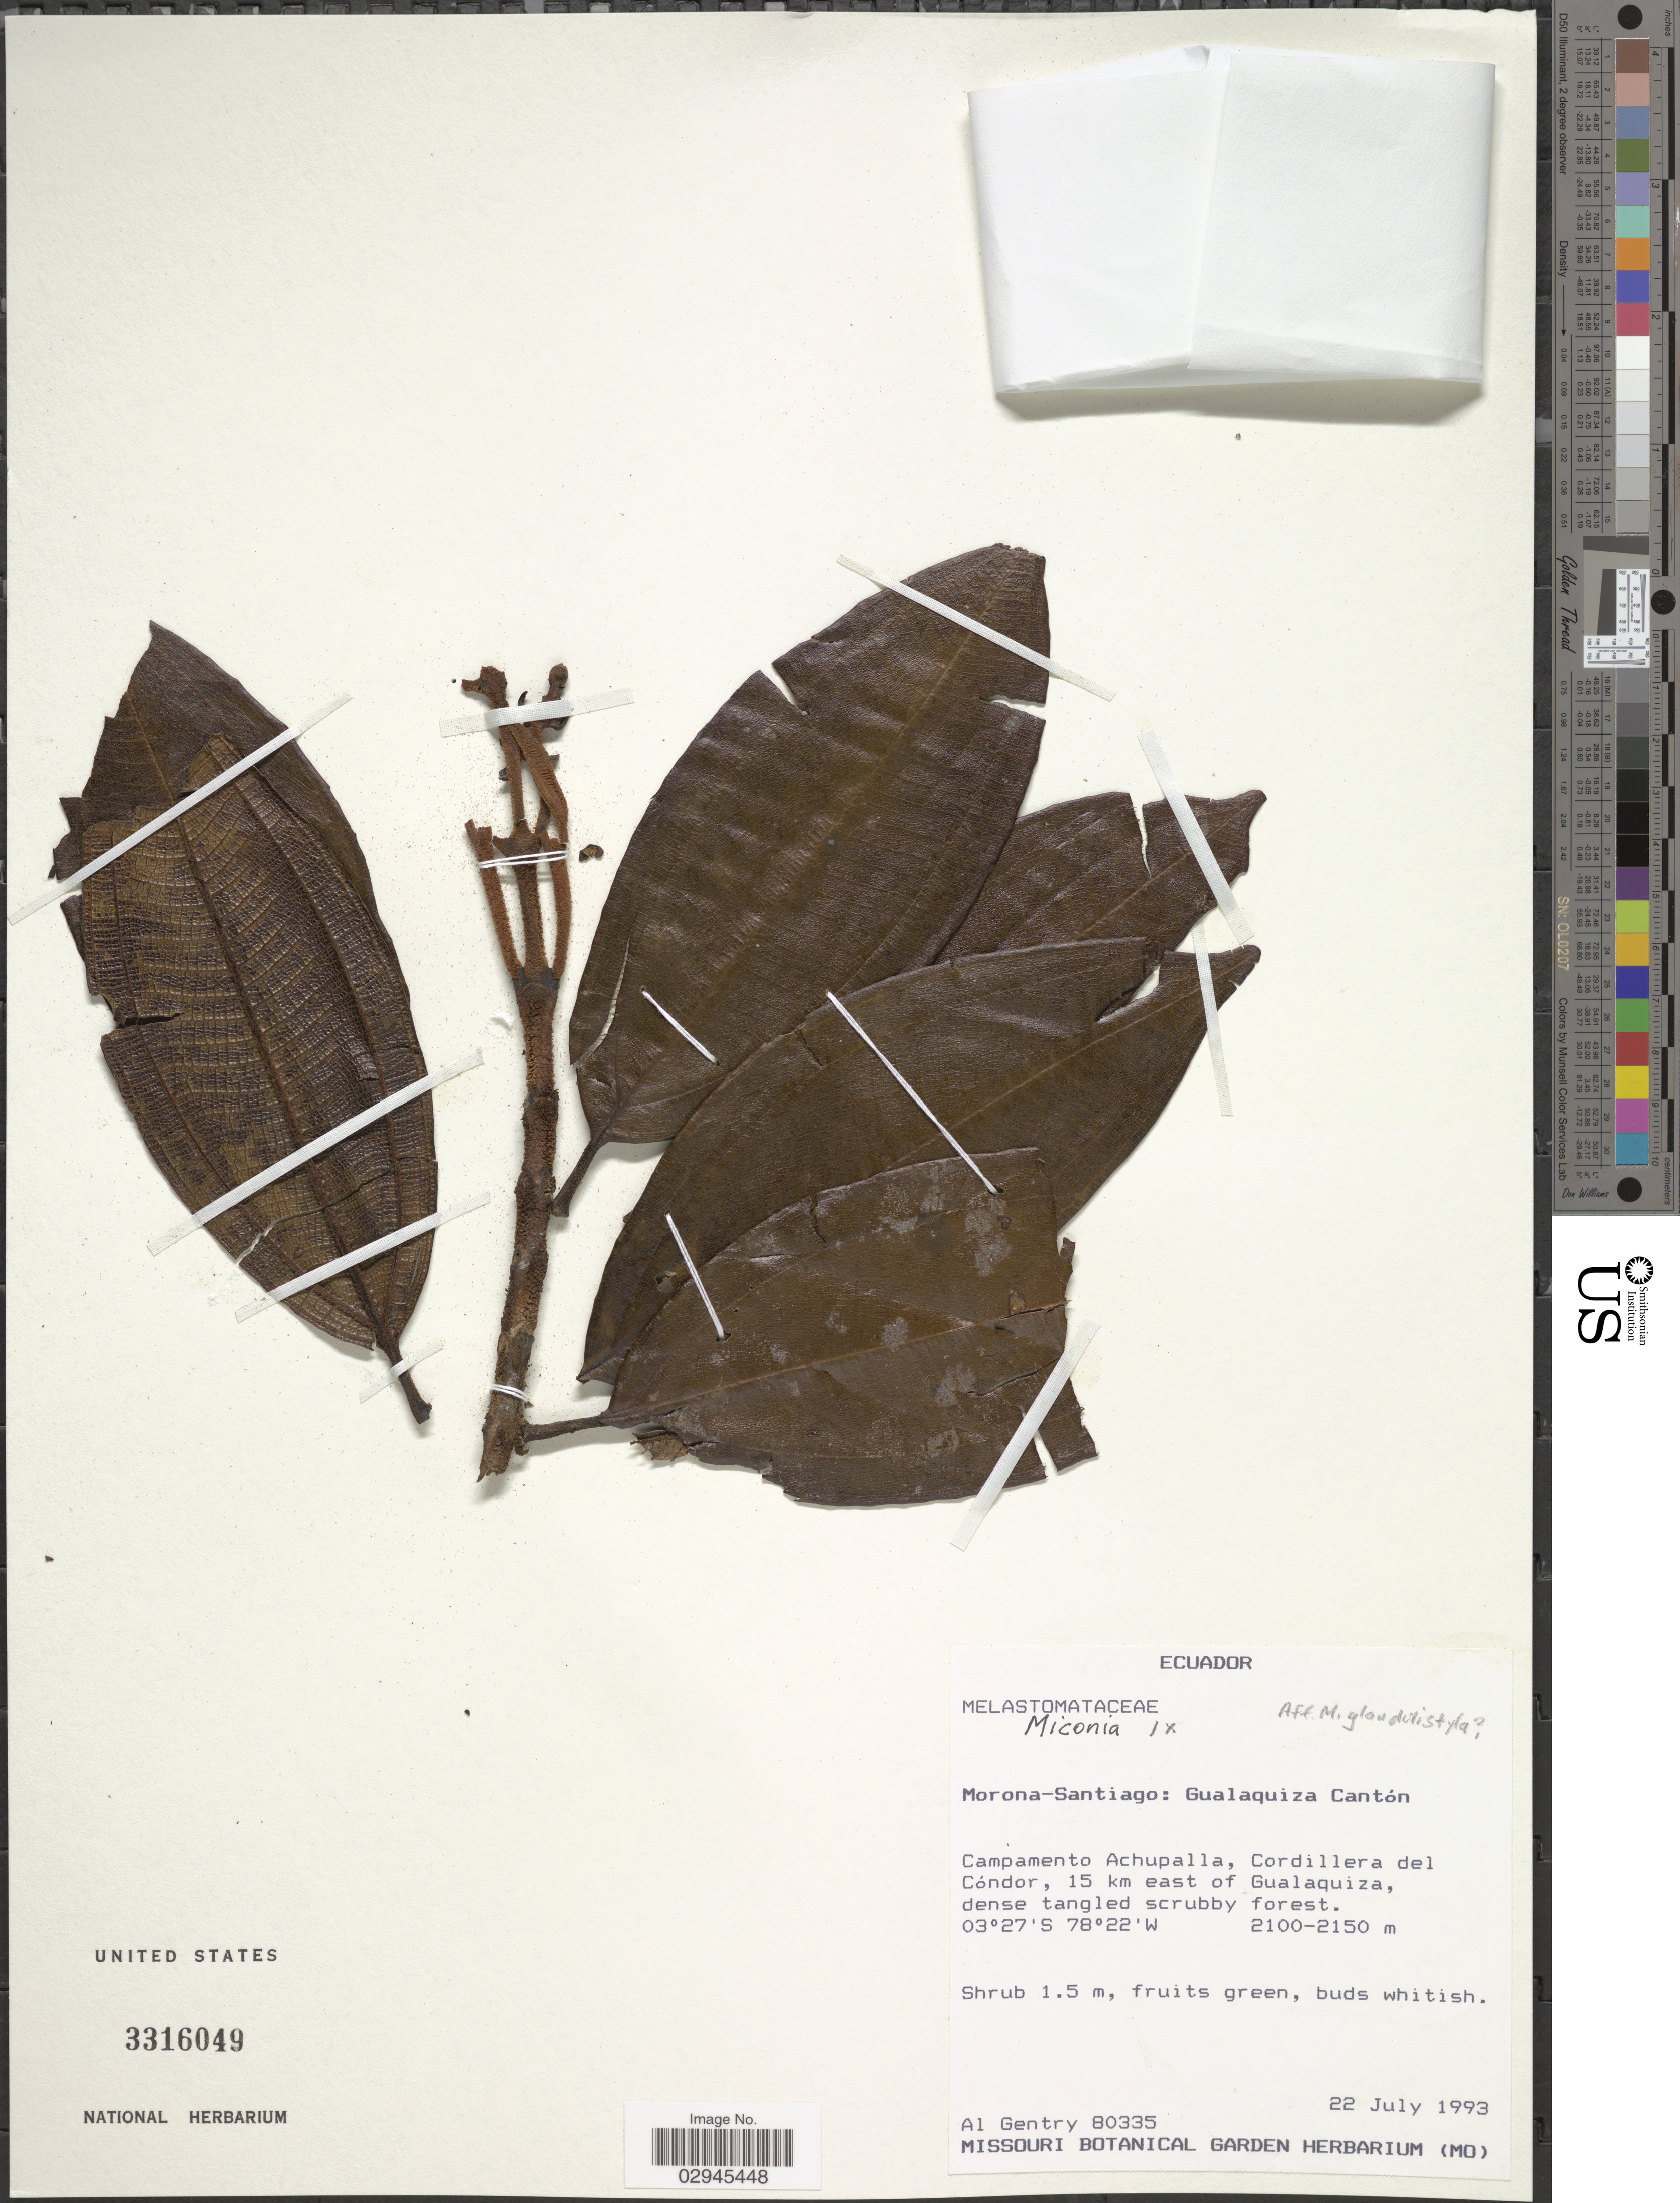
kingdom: Plantae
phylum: Tracheophyta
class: Magnoliopsida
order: Myrtales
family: Melastomataceae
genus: Miconia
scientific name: Miconia sp.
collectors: A. H. Gentry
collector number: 80335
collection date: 1993-07-22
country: Ecuador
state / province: Morona-Santiago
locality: Gualaquiza Cantón. Campamento Achuapalla, Cordillera del Cóndor, 15 km east of Gualaquiza.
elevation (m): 2100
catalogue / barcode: US 3316049